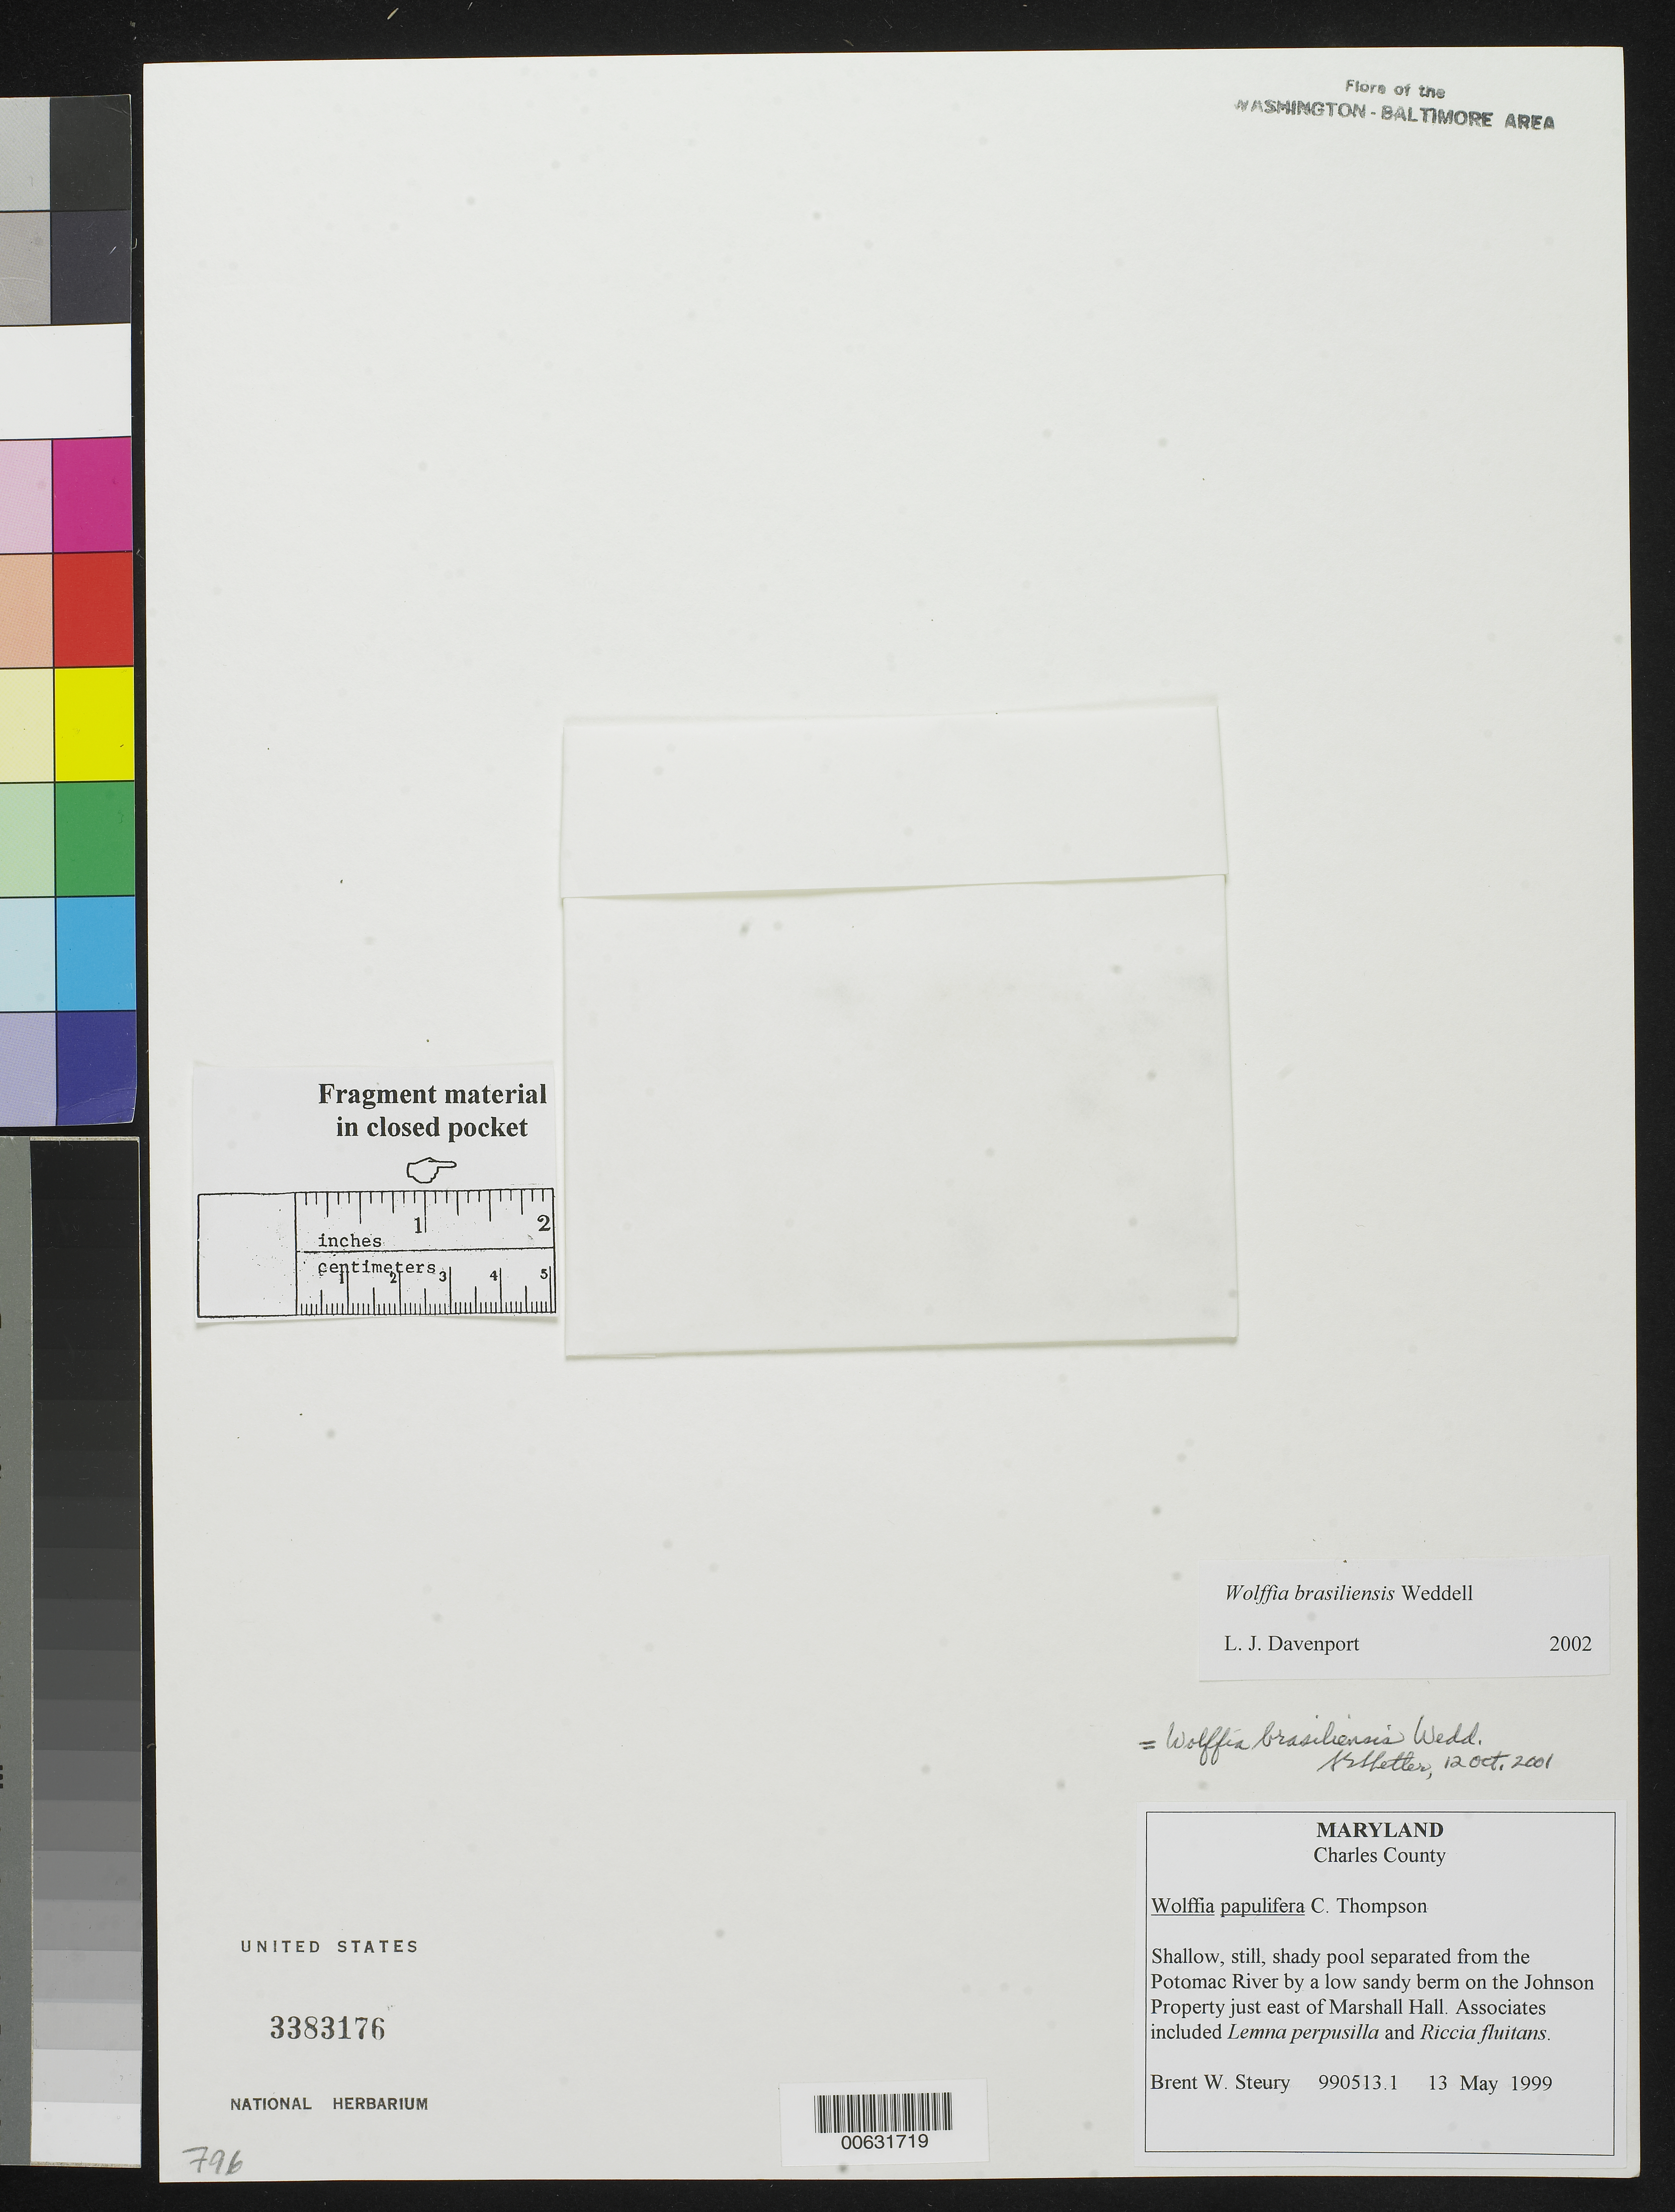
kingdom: Plantae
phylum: Tracheophyta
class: Liliopsida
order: Alismatales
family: Araceae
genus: Wolffia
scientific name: Wolffia brasiliensis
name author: Wedd.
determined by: Davenport, L. J.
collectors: B. Steury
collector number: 990513.1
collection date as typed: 13 May 1999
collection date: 1999-05-13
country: United States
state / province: Maryland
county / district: Charles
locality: On the Johnson Property just east of Marshall Hall.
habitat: Shallow, still, shady pool separated form the Potomac River.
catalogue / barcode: US 3383176